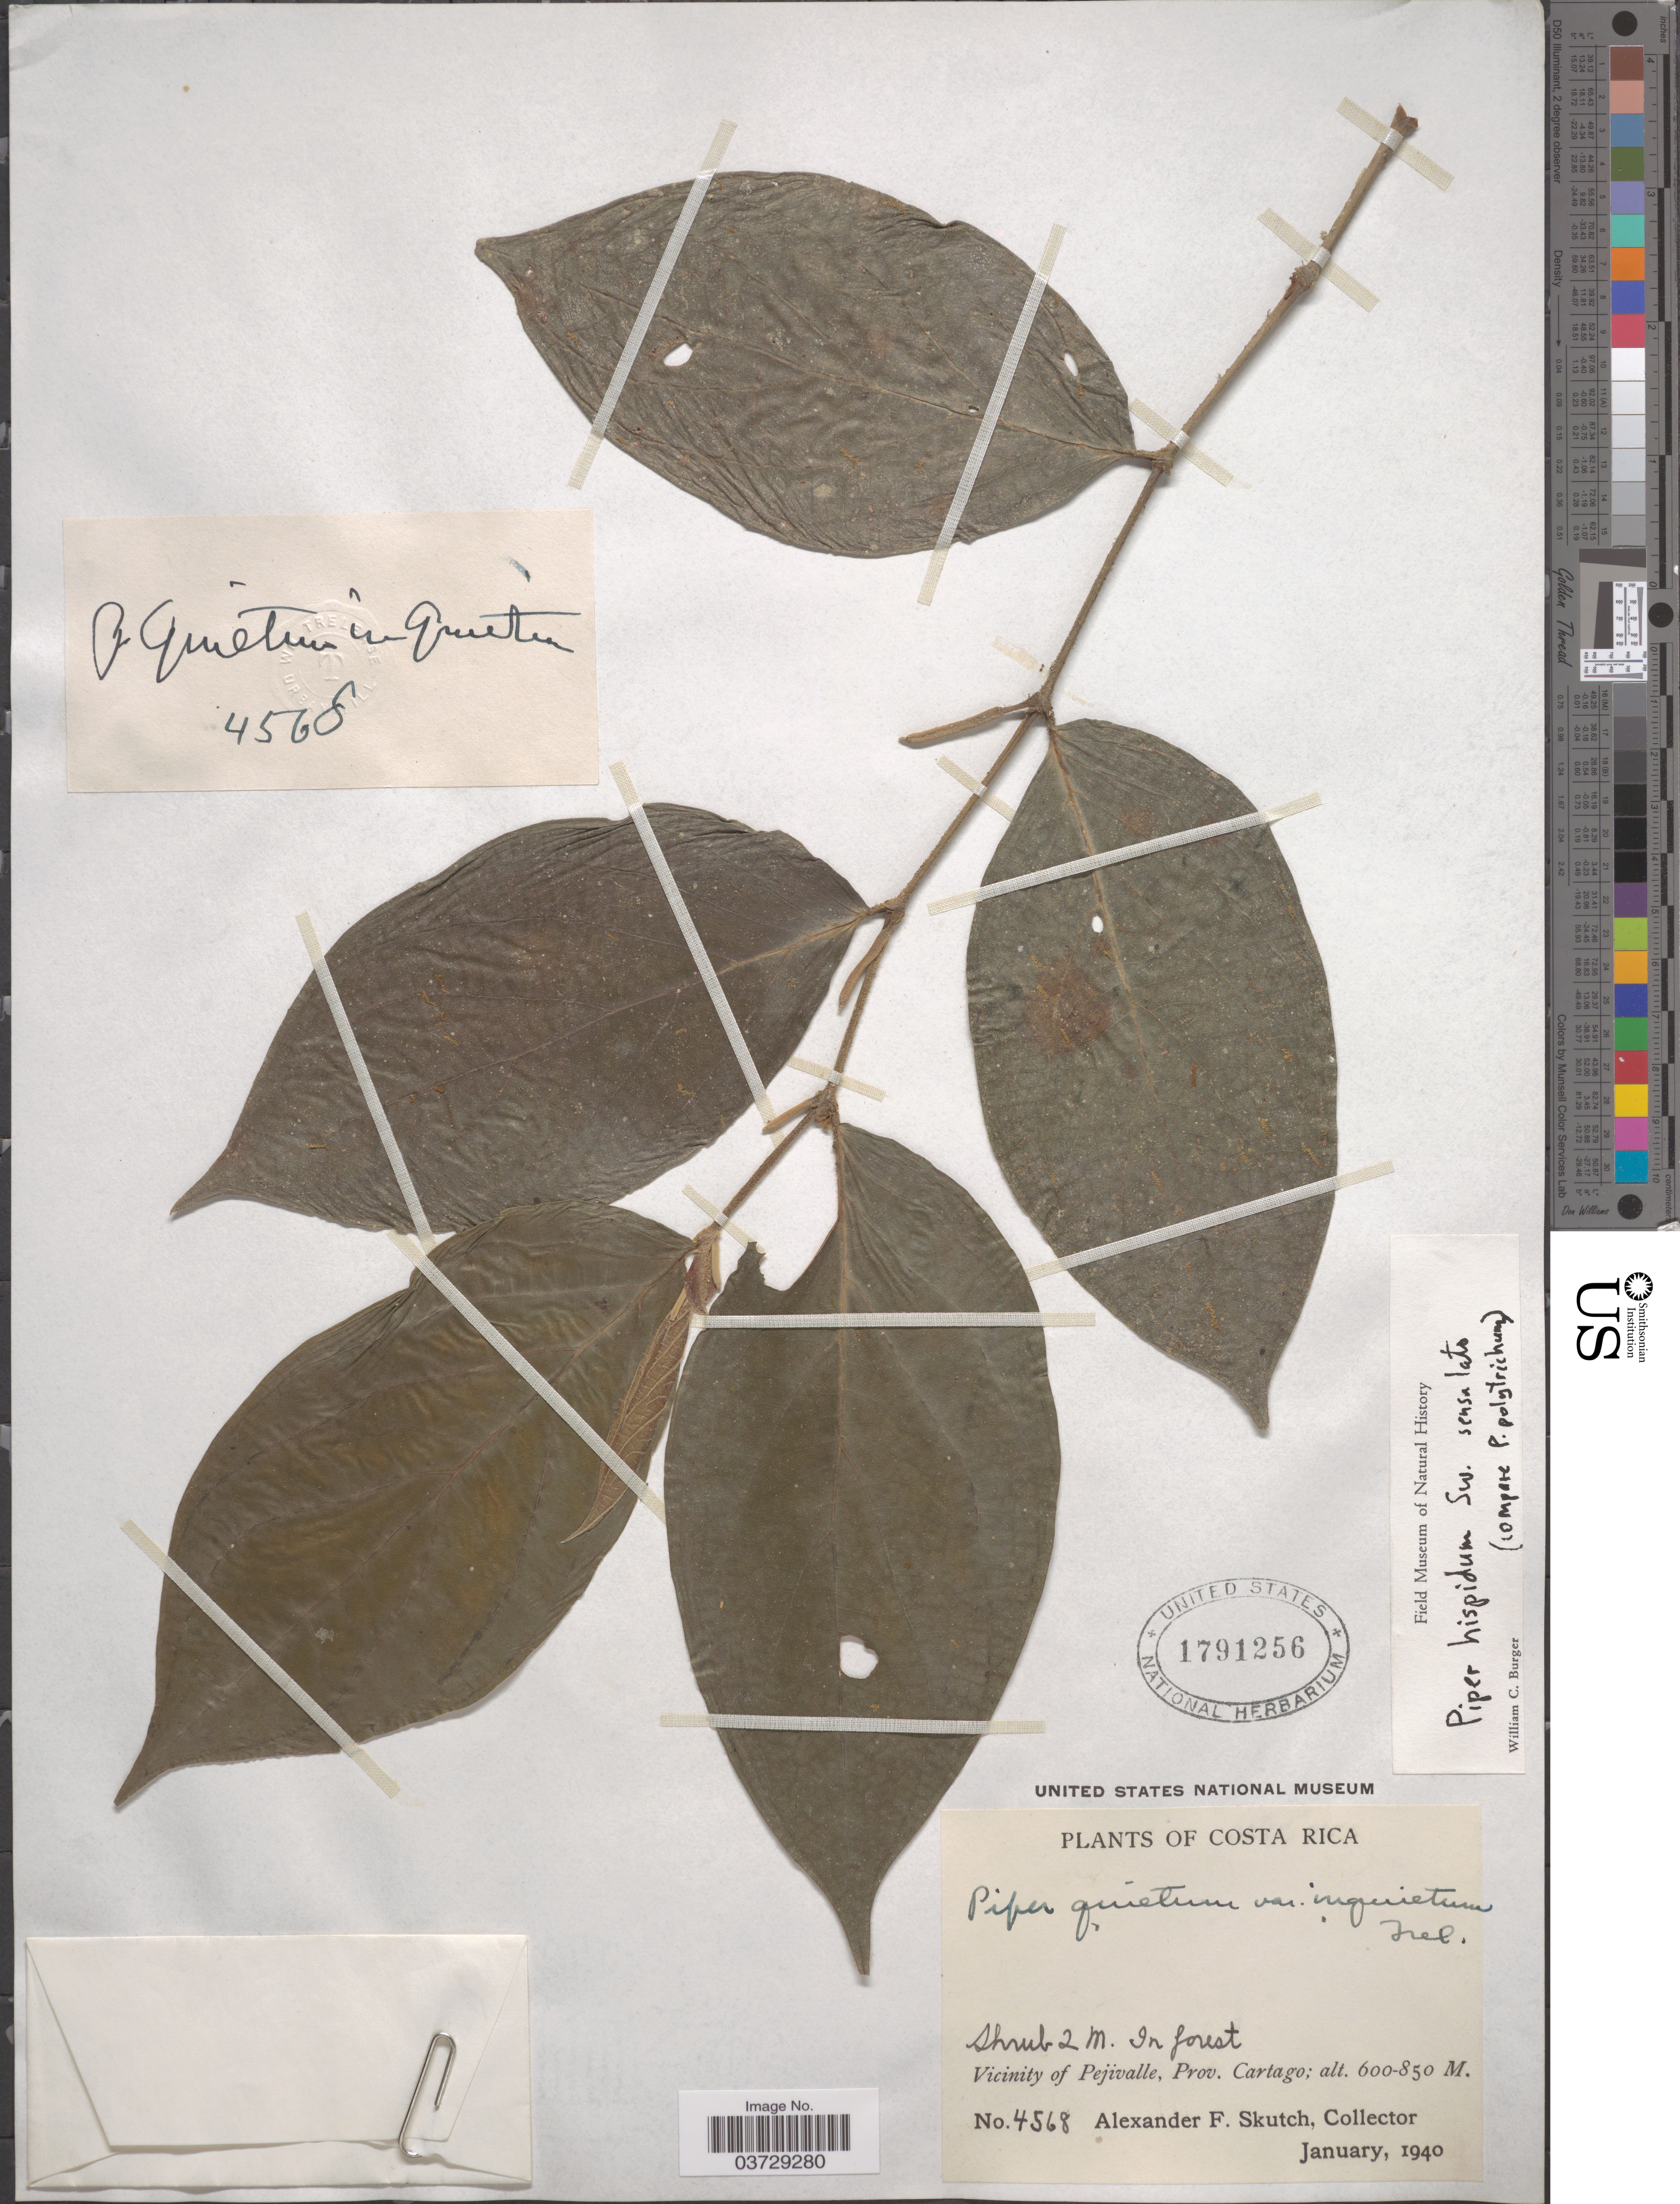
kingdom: Plantae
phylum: Tracheophyta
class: Magnoliopsida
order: Piperales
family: Piperaceae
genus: Piper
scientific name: Piper hispidum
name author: Sw.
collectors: A. F. Skutch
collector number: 4568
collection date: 1940-01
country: Costa Rica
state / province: Cartago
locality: Vicinity of Pejivalle.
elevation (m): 600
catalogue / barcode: US 1791256